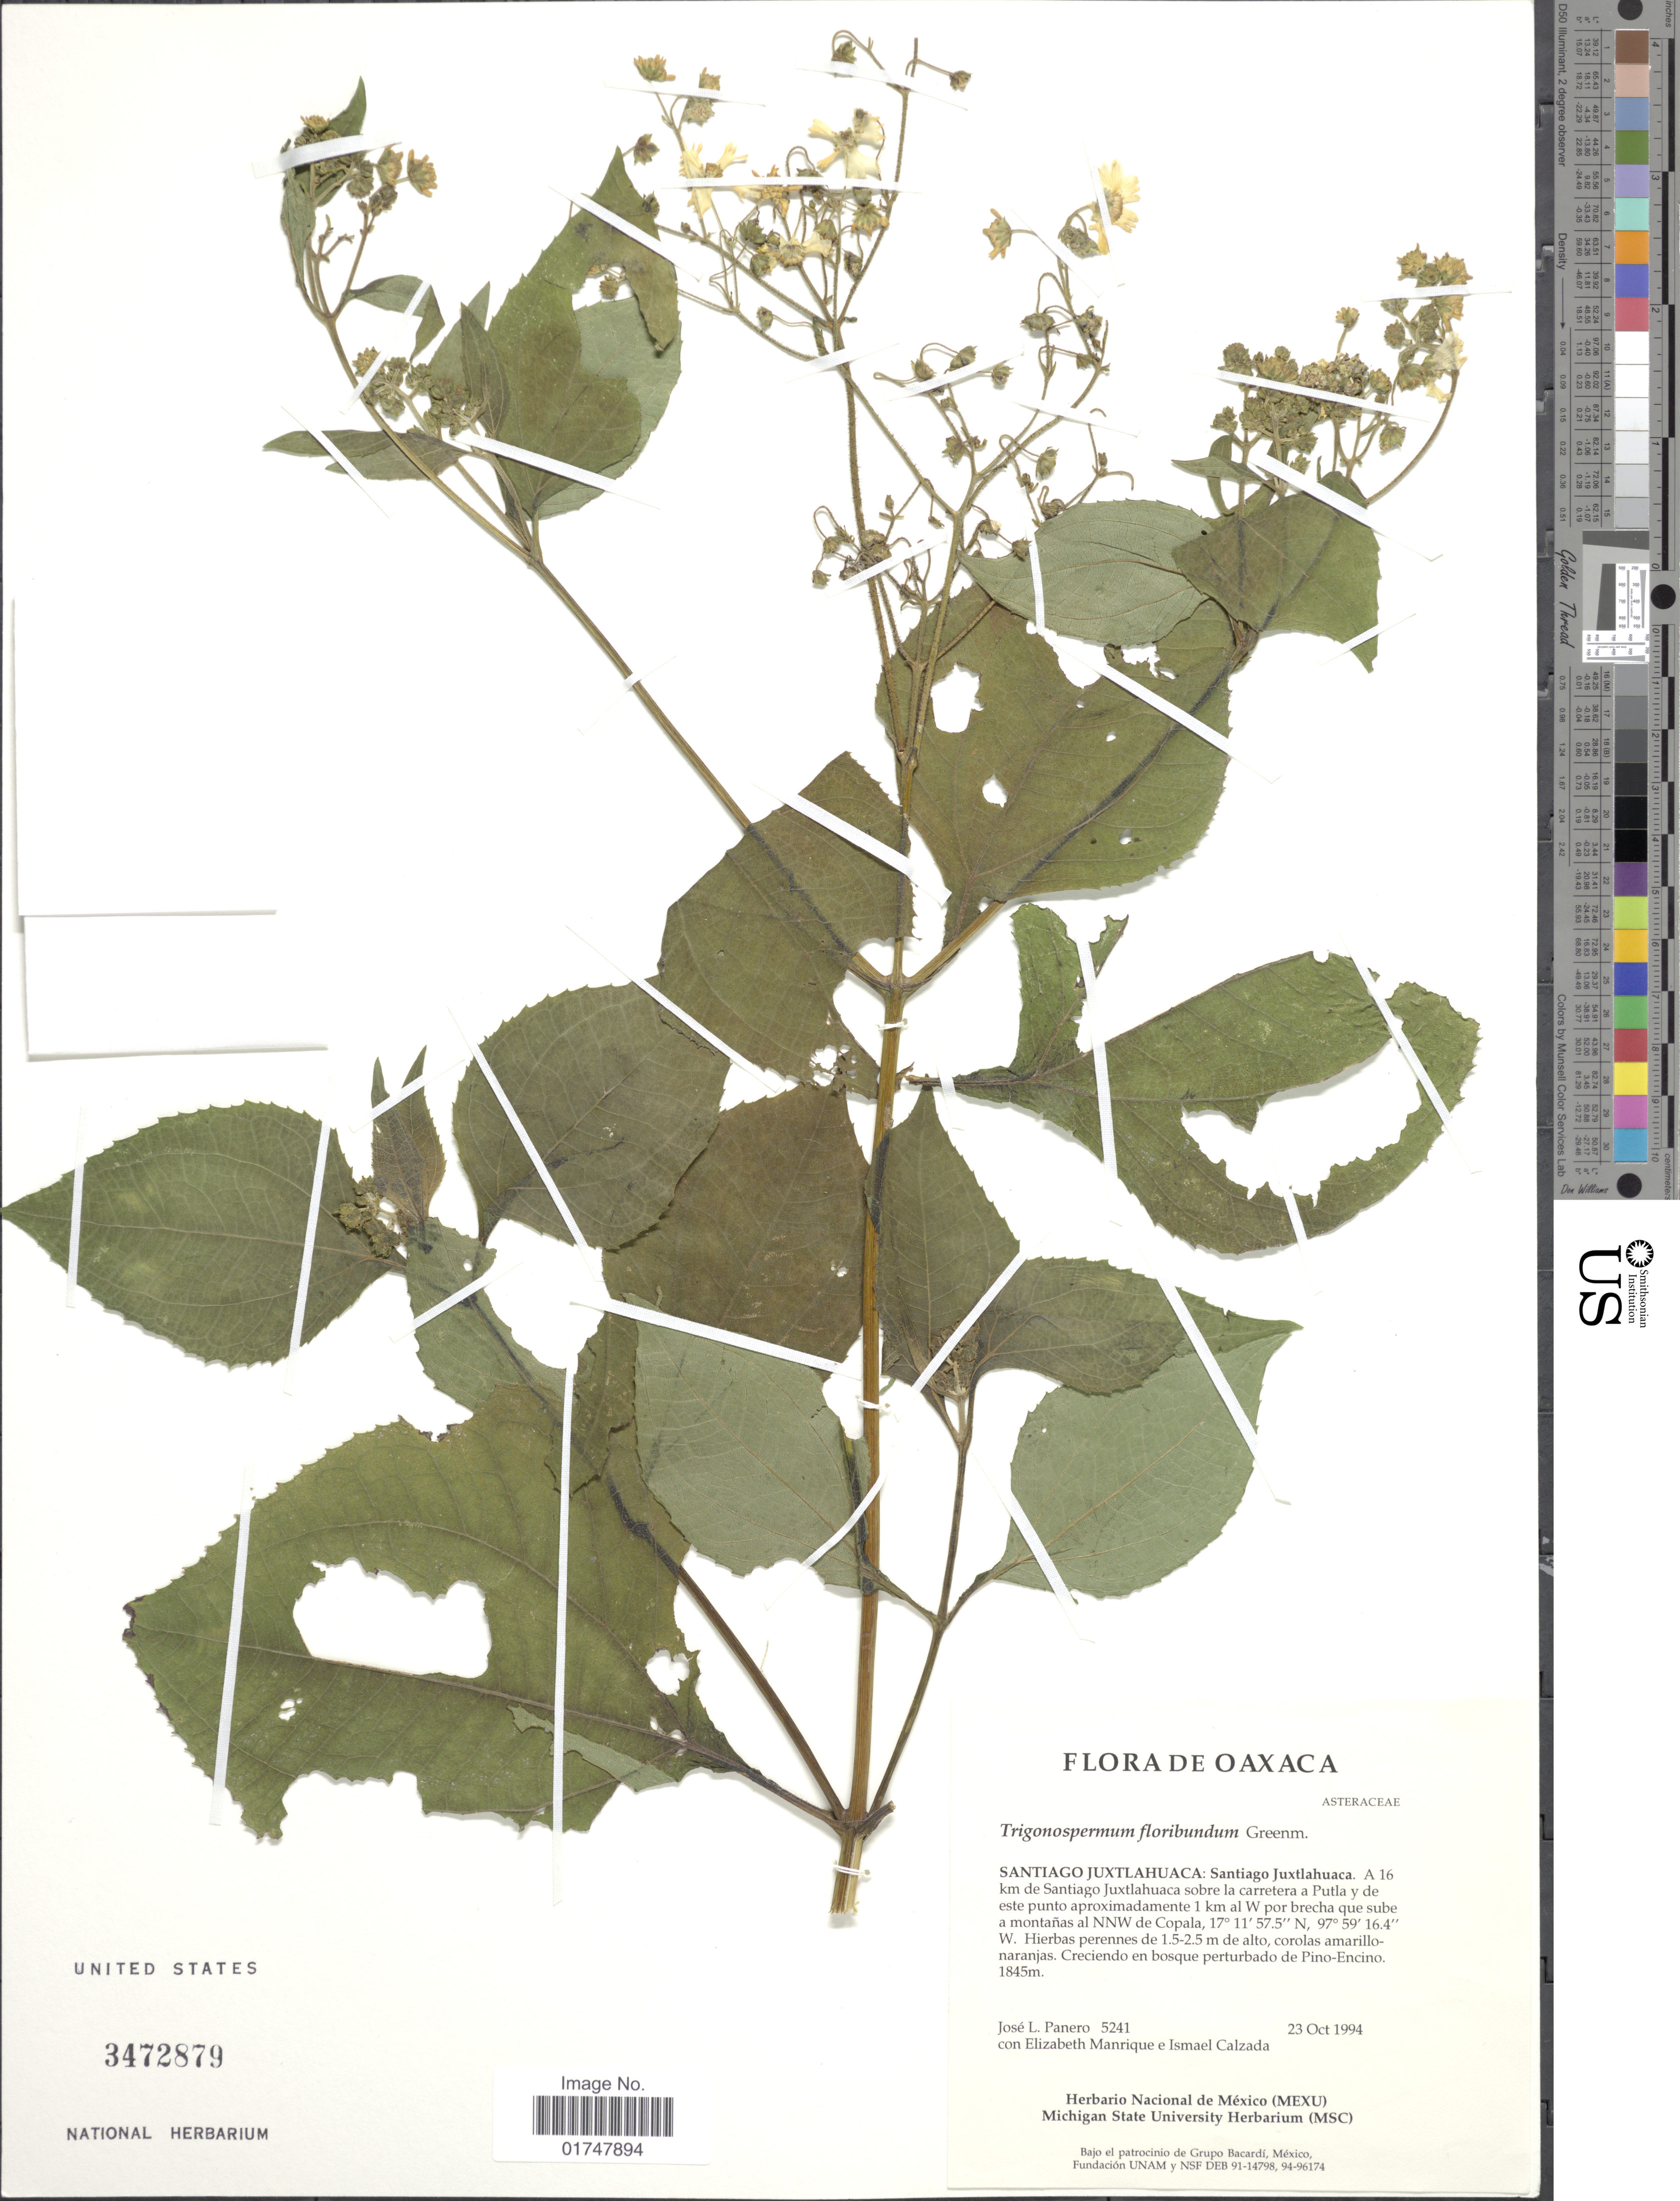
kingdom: Plantae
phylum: Tracheophyta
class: Magnoliopsida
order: Asterales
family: Asteraceae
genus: Trigonospermum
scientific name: Trigonospermum floribundum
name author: Greenm.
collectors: J. L. Panero, E. Manrique & I. Calzada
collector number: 5241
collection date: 1994-10-23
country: Mexico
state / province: Oaxaca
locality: Santiago Junxtlahuaca: A 16 km de Santiago Junxtlahuaca sobre la carretera a putla y de este punto aproximadamente 1 km al W por brecha que sube a montanas al NNW de Copala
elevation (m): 1845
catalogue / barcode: US 3472879